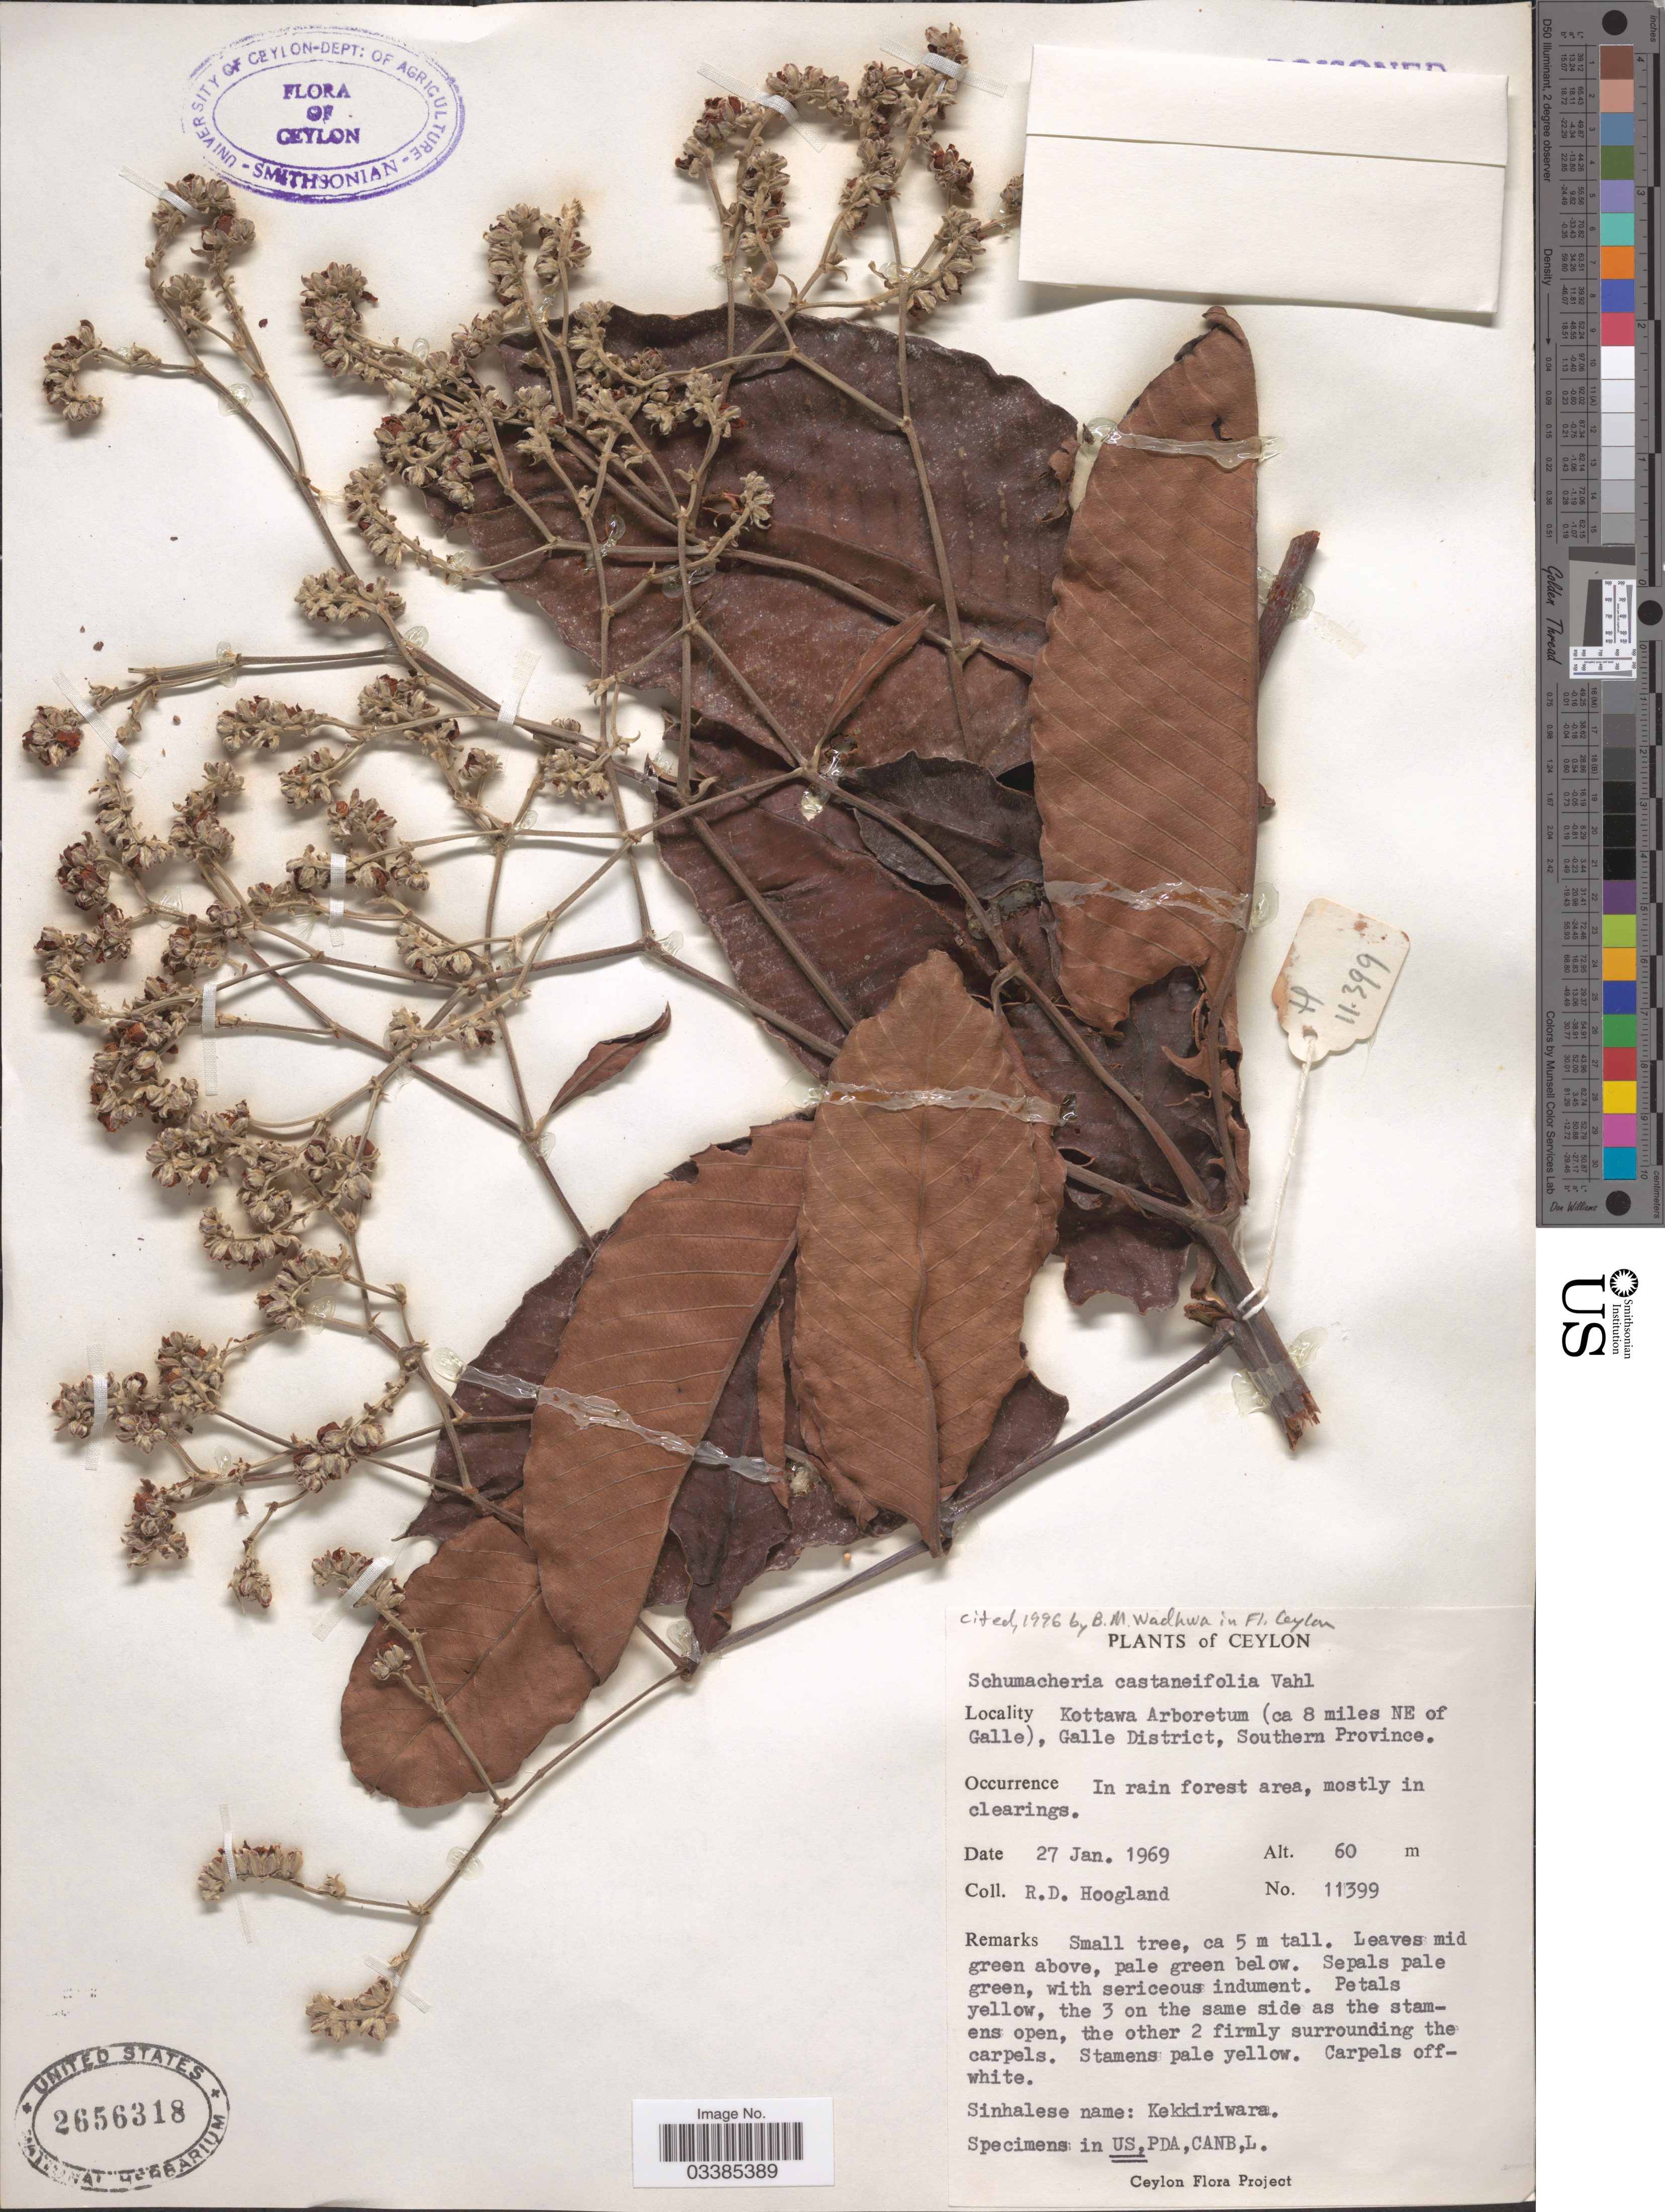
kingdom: Plantae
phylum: Tracheophyta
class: Magnoliopsida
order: Dilleniales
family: Dilleniaceae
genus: Schumacheria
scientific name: Schumacheria castaneifolia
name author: Vahl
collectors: R. D. Hoogland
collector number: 11399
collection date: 1969-01-27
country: Sri Lanka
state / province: Southern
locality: Ceylon. Kottawa Arboretum (ca 8 miles NE of Galle), Galle District.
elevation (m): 60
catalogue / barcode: US 2656318